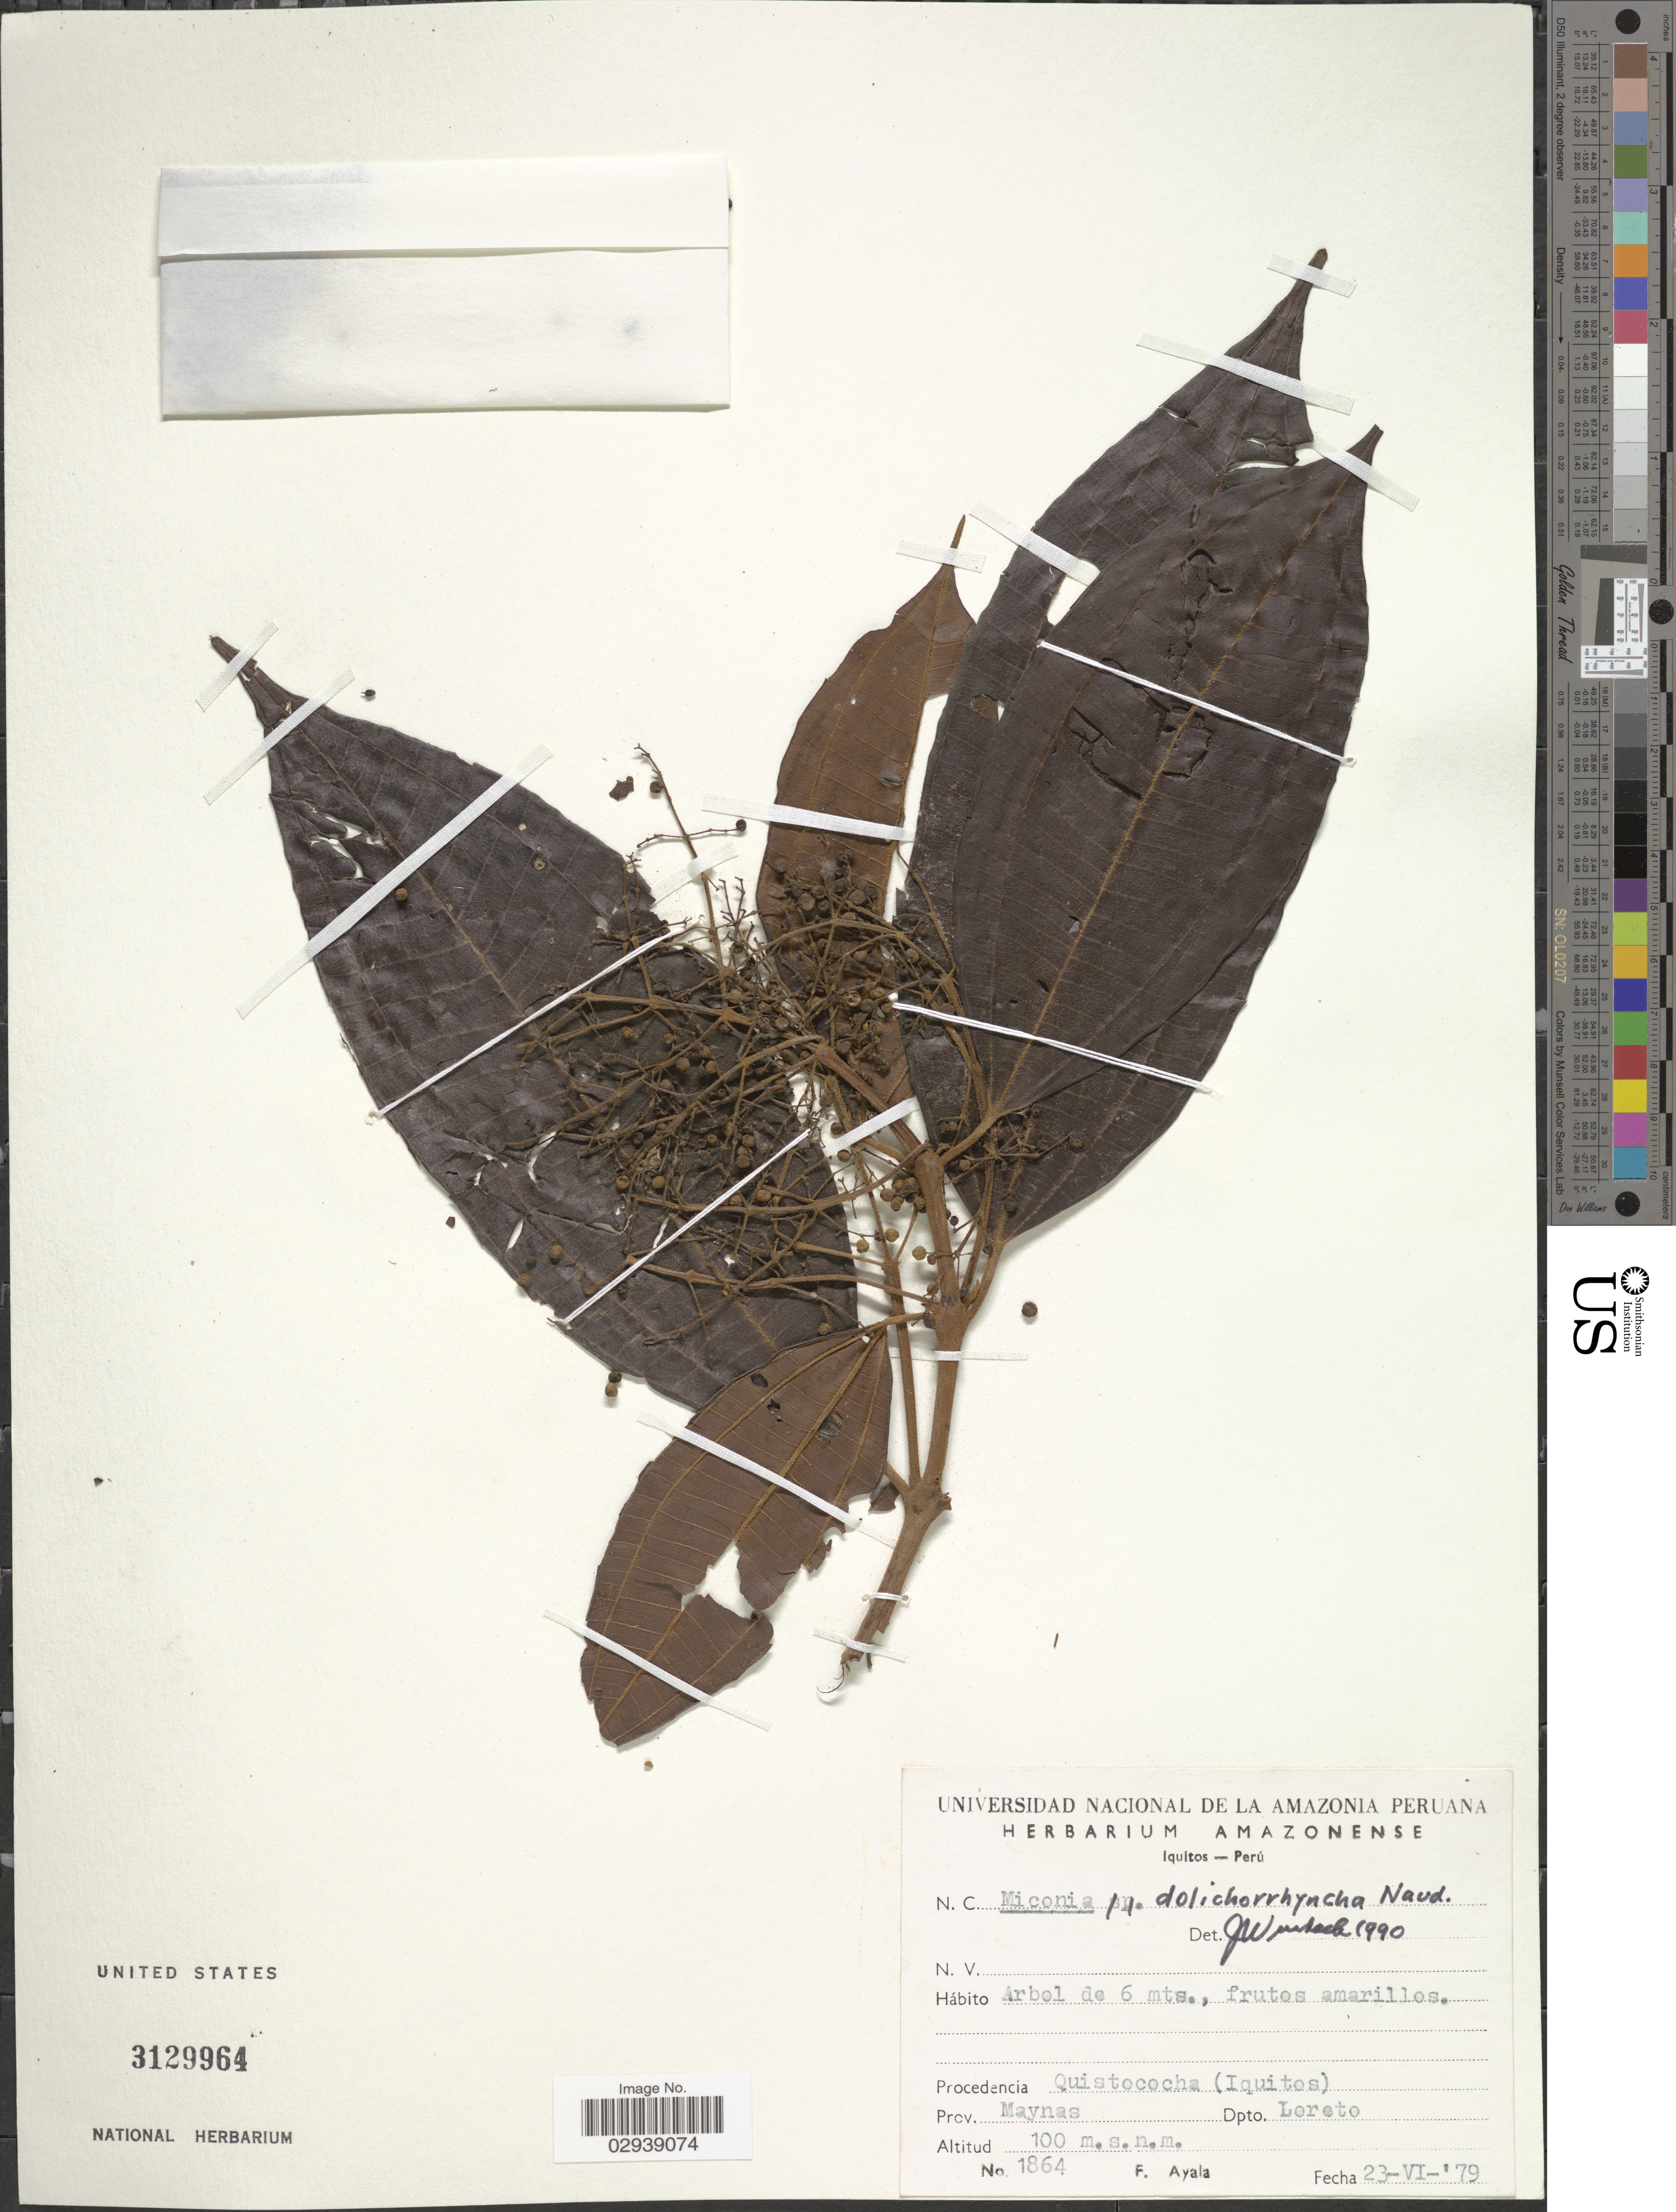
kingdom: Plantae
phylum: Tracheophyta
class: Magnoliopsida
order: Myrtales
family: Melastomataceae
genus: Miconia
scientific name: Miconia dolichorrhyncha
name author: Naudin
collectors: F. Ayala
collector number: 1864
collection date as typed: Transcribed d/m/y: 23/6/79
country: Peru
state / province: Loreto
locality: Quistococha (Iquitos). Prov. Maynas. Dpto. Loreto.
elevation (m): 100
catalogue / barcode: US 3129964